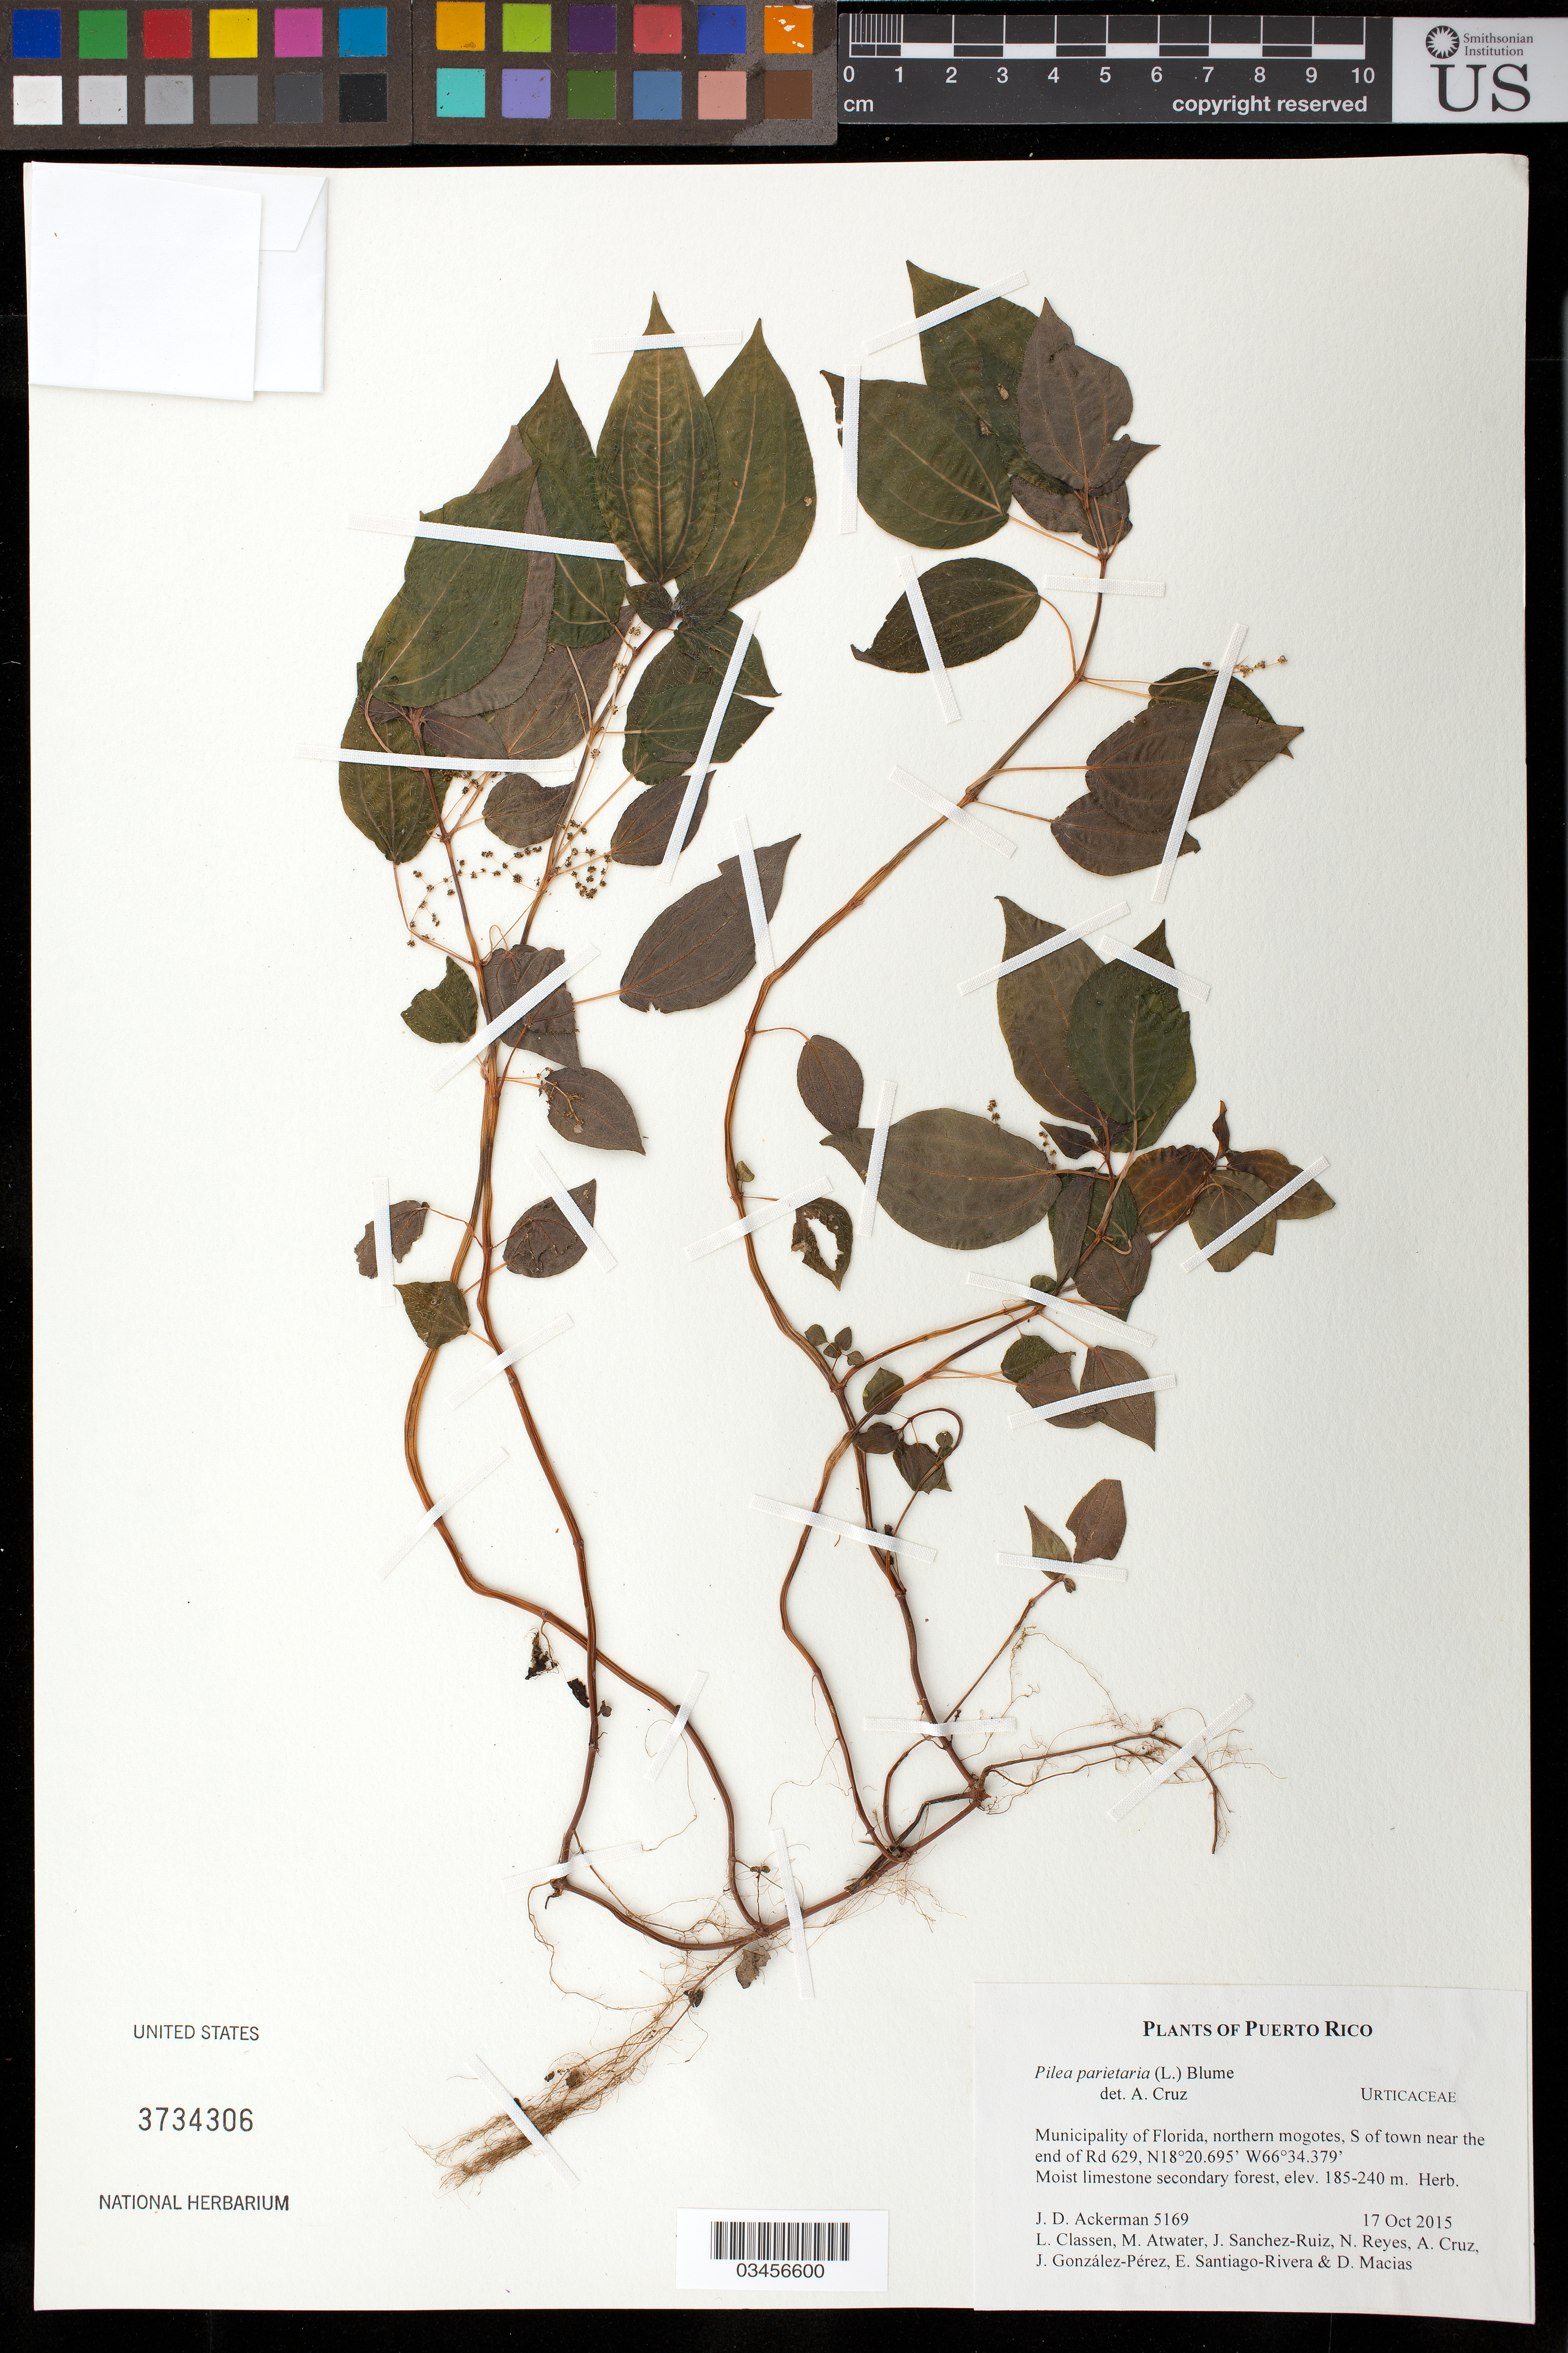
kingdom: Plantae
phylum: Tracheophyta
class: Magnoliopsida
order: Rosales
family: Urticaceae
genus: Pilea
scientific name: Pilea parietaria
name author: (L.) Blume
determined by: Cruz, A.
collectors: J. D. Ackerman, L. Classen, M. Atwater, J. Sanchez-Ruiz, N. Reyes, A. Cruz, J. González-Pérez, E. Santiago-Rivera & D. Macías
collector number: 5169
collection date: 2015-10-17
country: Puerto Rico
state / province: Florida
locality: Muncipality of Florida, northern mogotes, S of town near the end of Rd 629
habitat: Moist limestone secondary forest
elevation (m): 185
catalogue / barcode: US 3734306